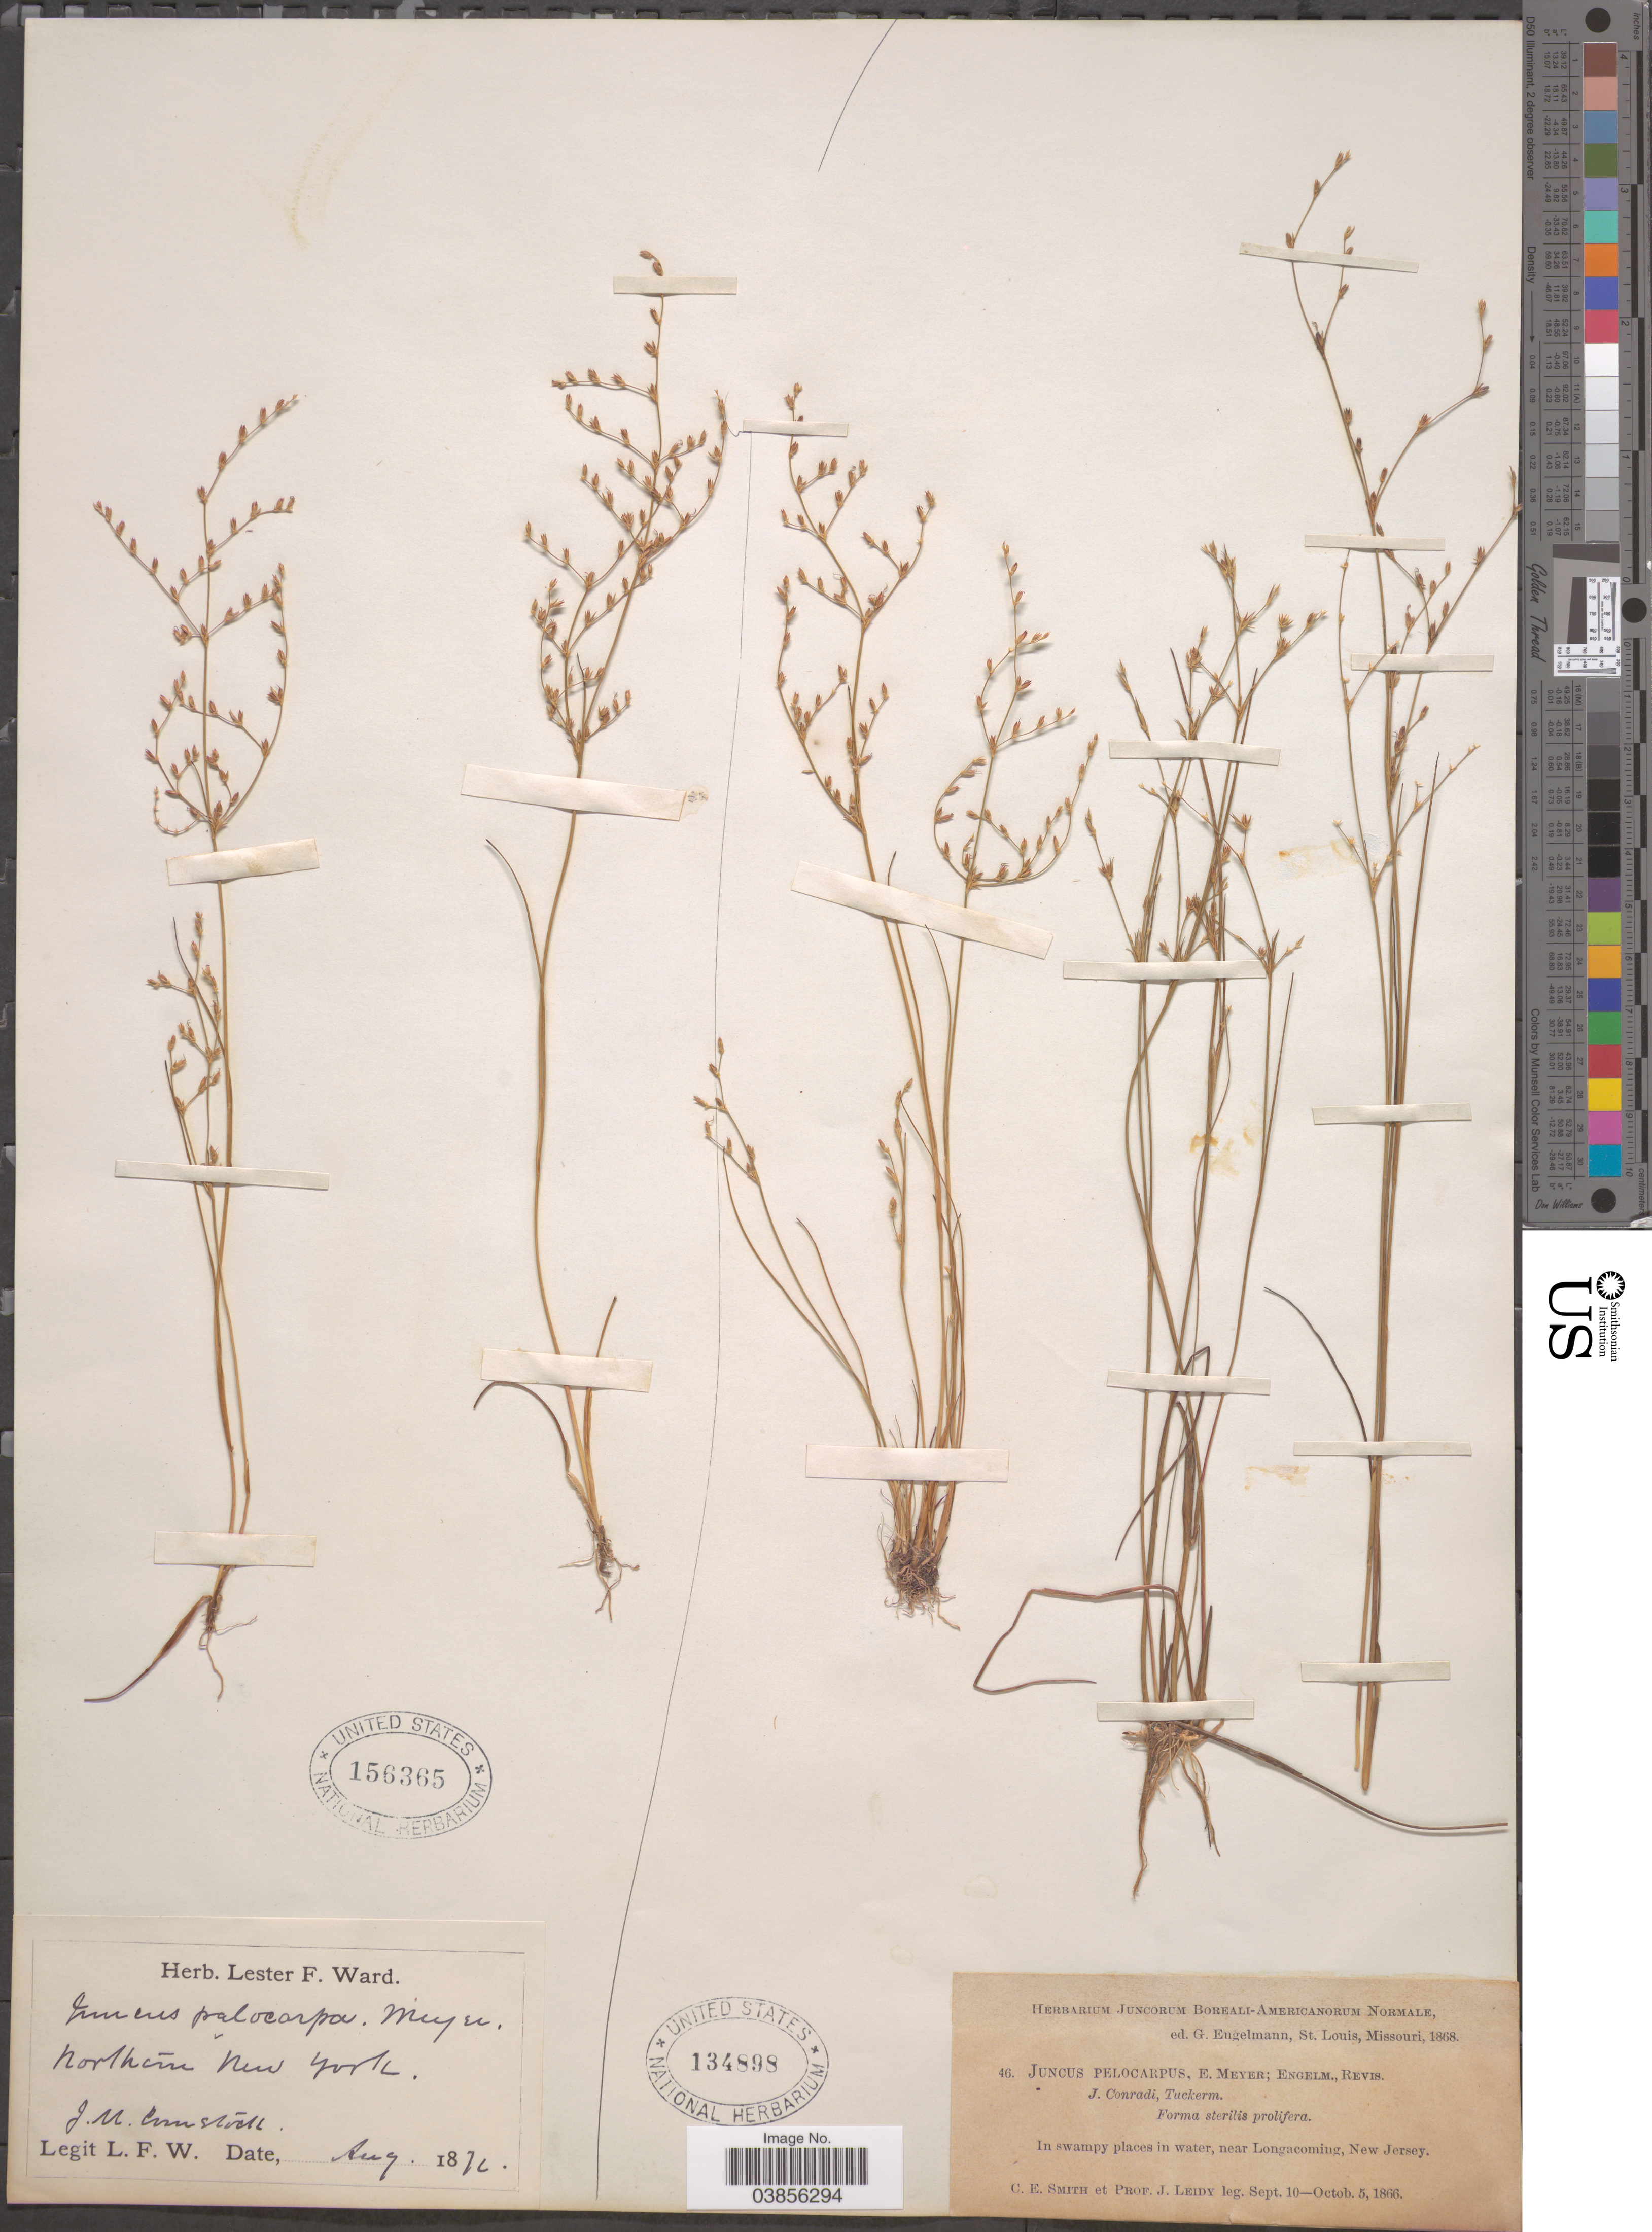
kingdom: Plantae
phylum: Tracheophyta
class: Liliopsida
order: Poales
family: Juncaceae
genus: Juncus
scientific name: Juncus pelocarpus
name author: E. Mey.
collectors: L. F. Ward & J. Comstock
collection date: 1872-08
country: United States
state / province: New York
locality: Northern New York.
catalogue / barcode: US 156365